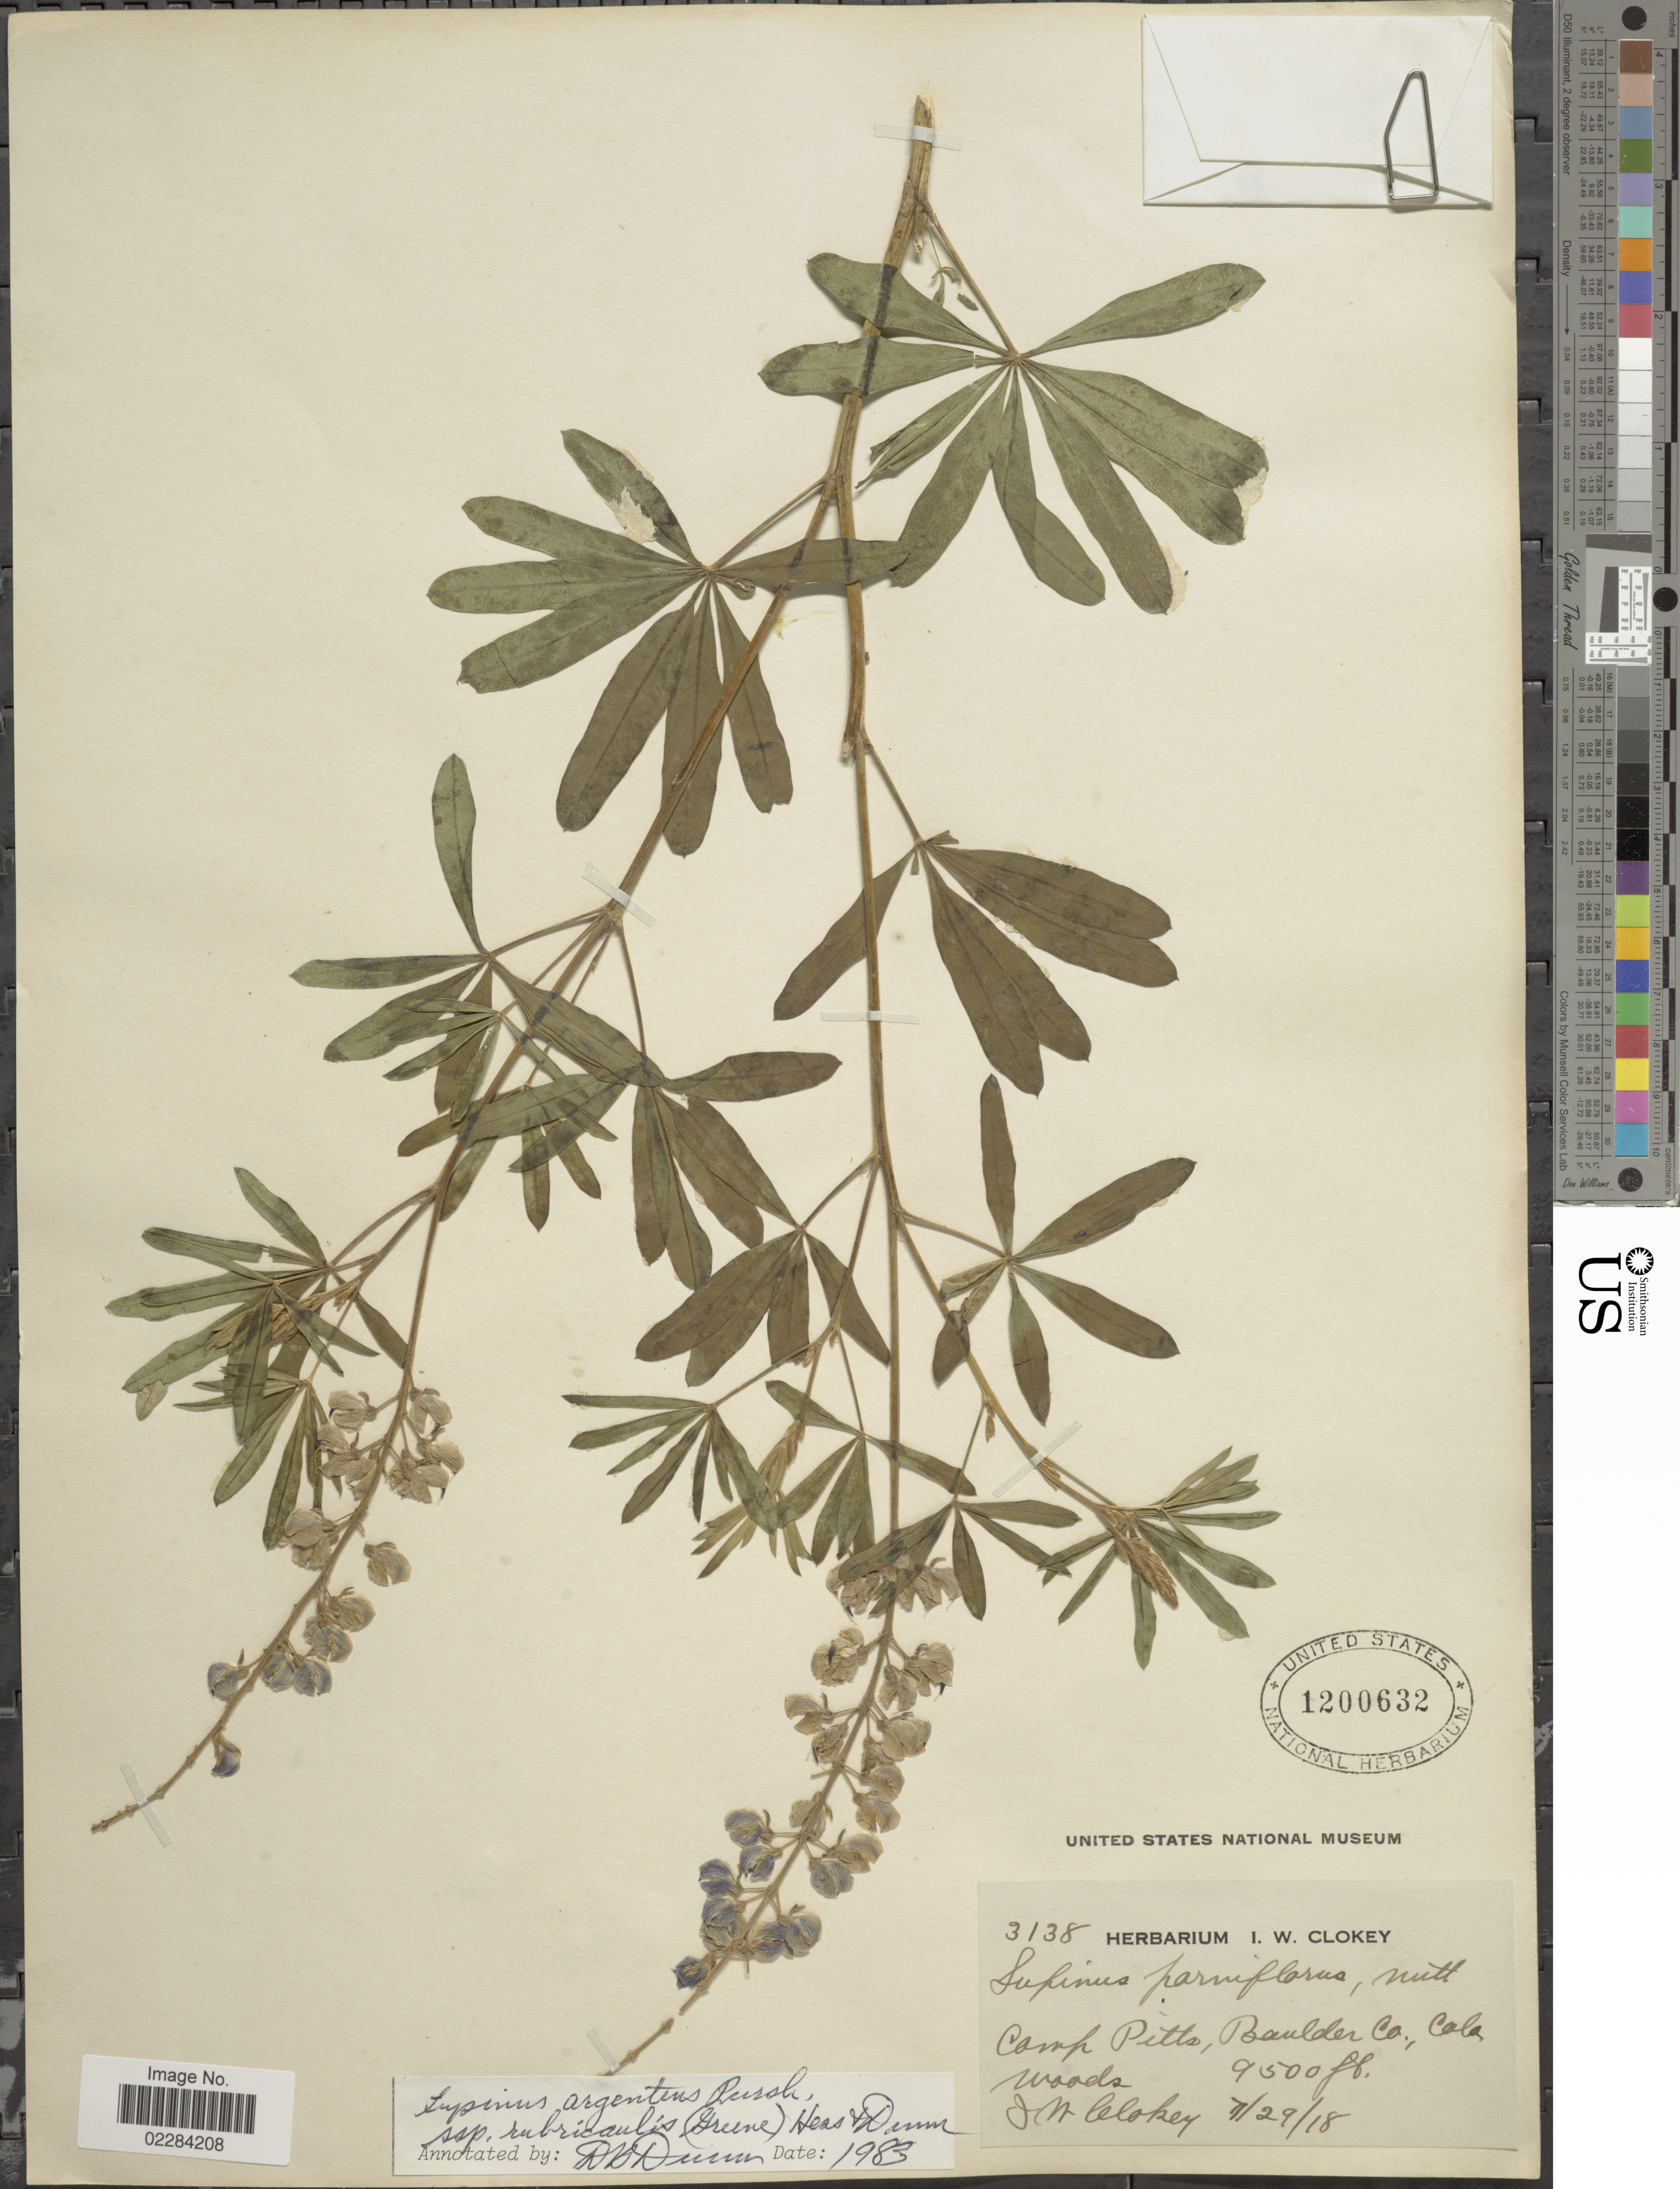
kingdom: Plantae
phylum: Tracheophyta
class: Magnoliopsida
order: Fabales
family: Fabaceae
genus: Lupinus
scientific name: Lupinus argenteus var. rubricaulis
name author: (Greene) S.L. Welsh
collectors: I. W. Clokey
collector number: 3138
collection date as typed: Transcribed d/m/y: 29/7/18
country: United States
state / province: Colorado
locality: Camps Pitts, Baulder Co., Colo. woods.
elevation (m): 2896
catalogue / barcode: US 1200632